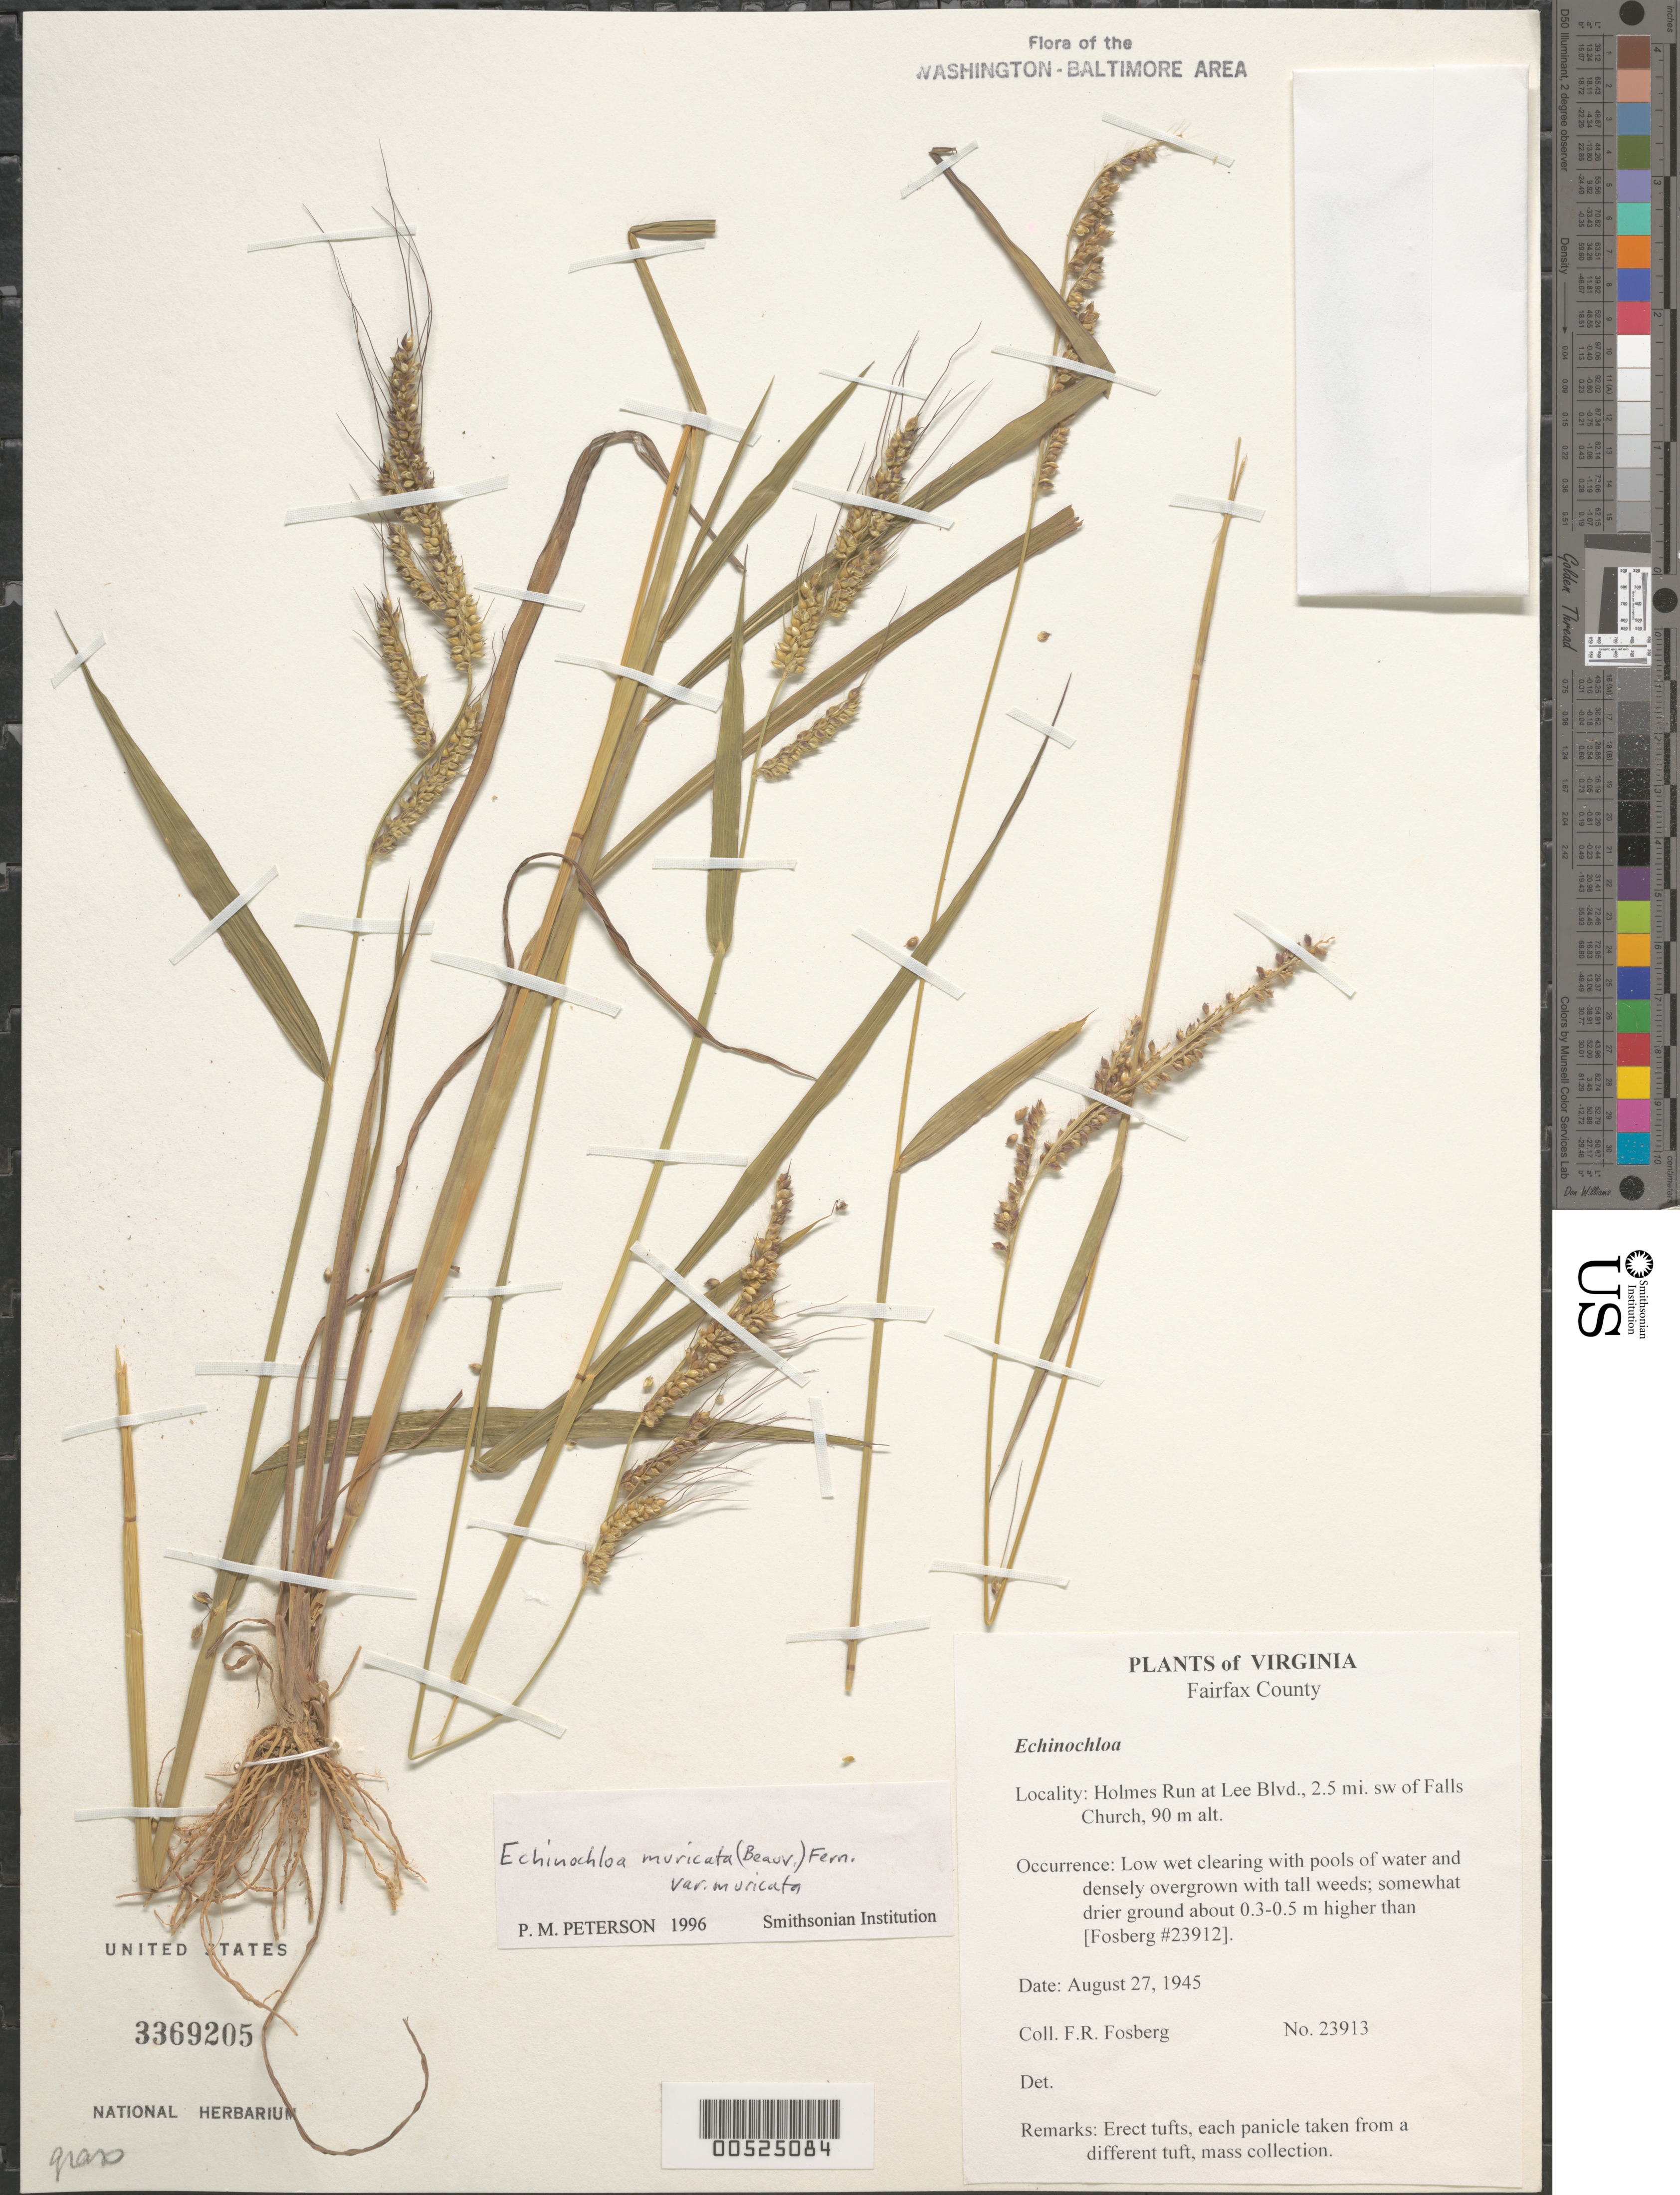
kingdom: Plantae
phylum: Tracheophyta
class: Liliopsida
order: Poales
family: Poaceae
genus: Echinochloa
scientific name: Echinochloa muricata var. muricata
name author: (P. Beauv.) Fernald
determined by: Peterson, Paul M., (BOT), Smithsonian Institution - National Museum of Natural History (UNITED STATES)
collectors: F. R. Fosberg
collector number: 23913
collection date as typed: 27 Aug 1945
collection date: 1945-08-27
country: United States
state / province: Virginia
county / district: Fairfax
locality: Holmes Run at Lee Blvd., 2.5 mi. SW of Falls Church, 90 m alt.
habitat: Low wet clearing with pools of water and densely overgrown with tall weeds; somewhat drier ground about 0.3-0.5 m higher than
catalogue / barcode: US 3369205